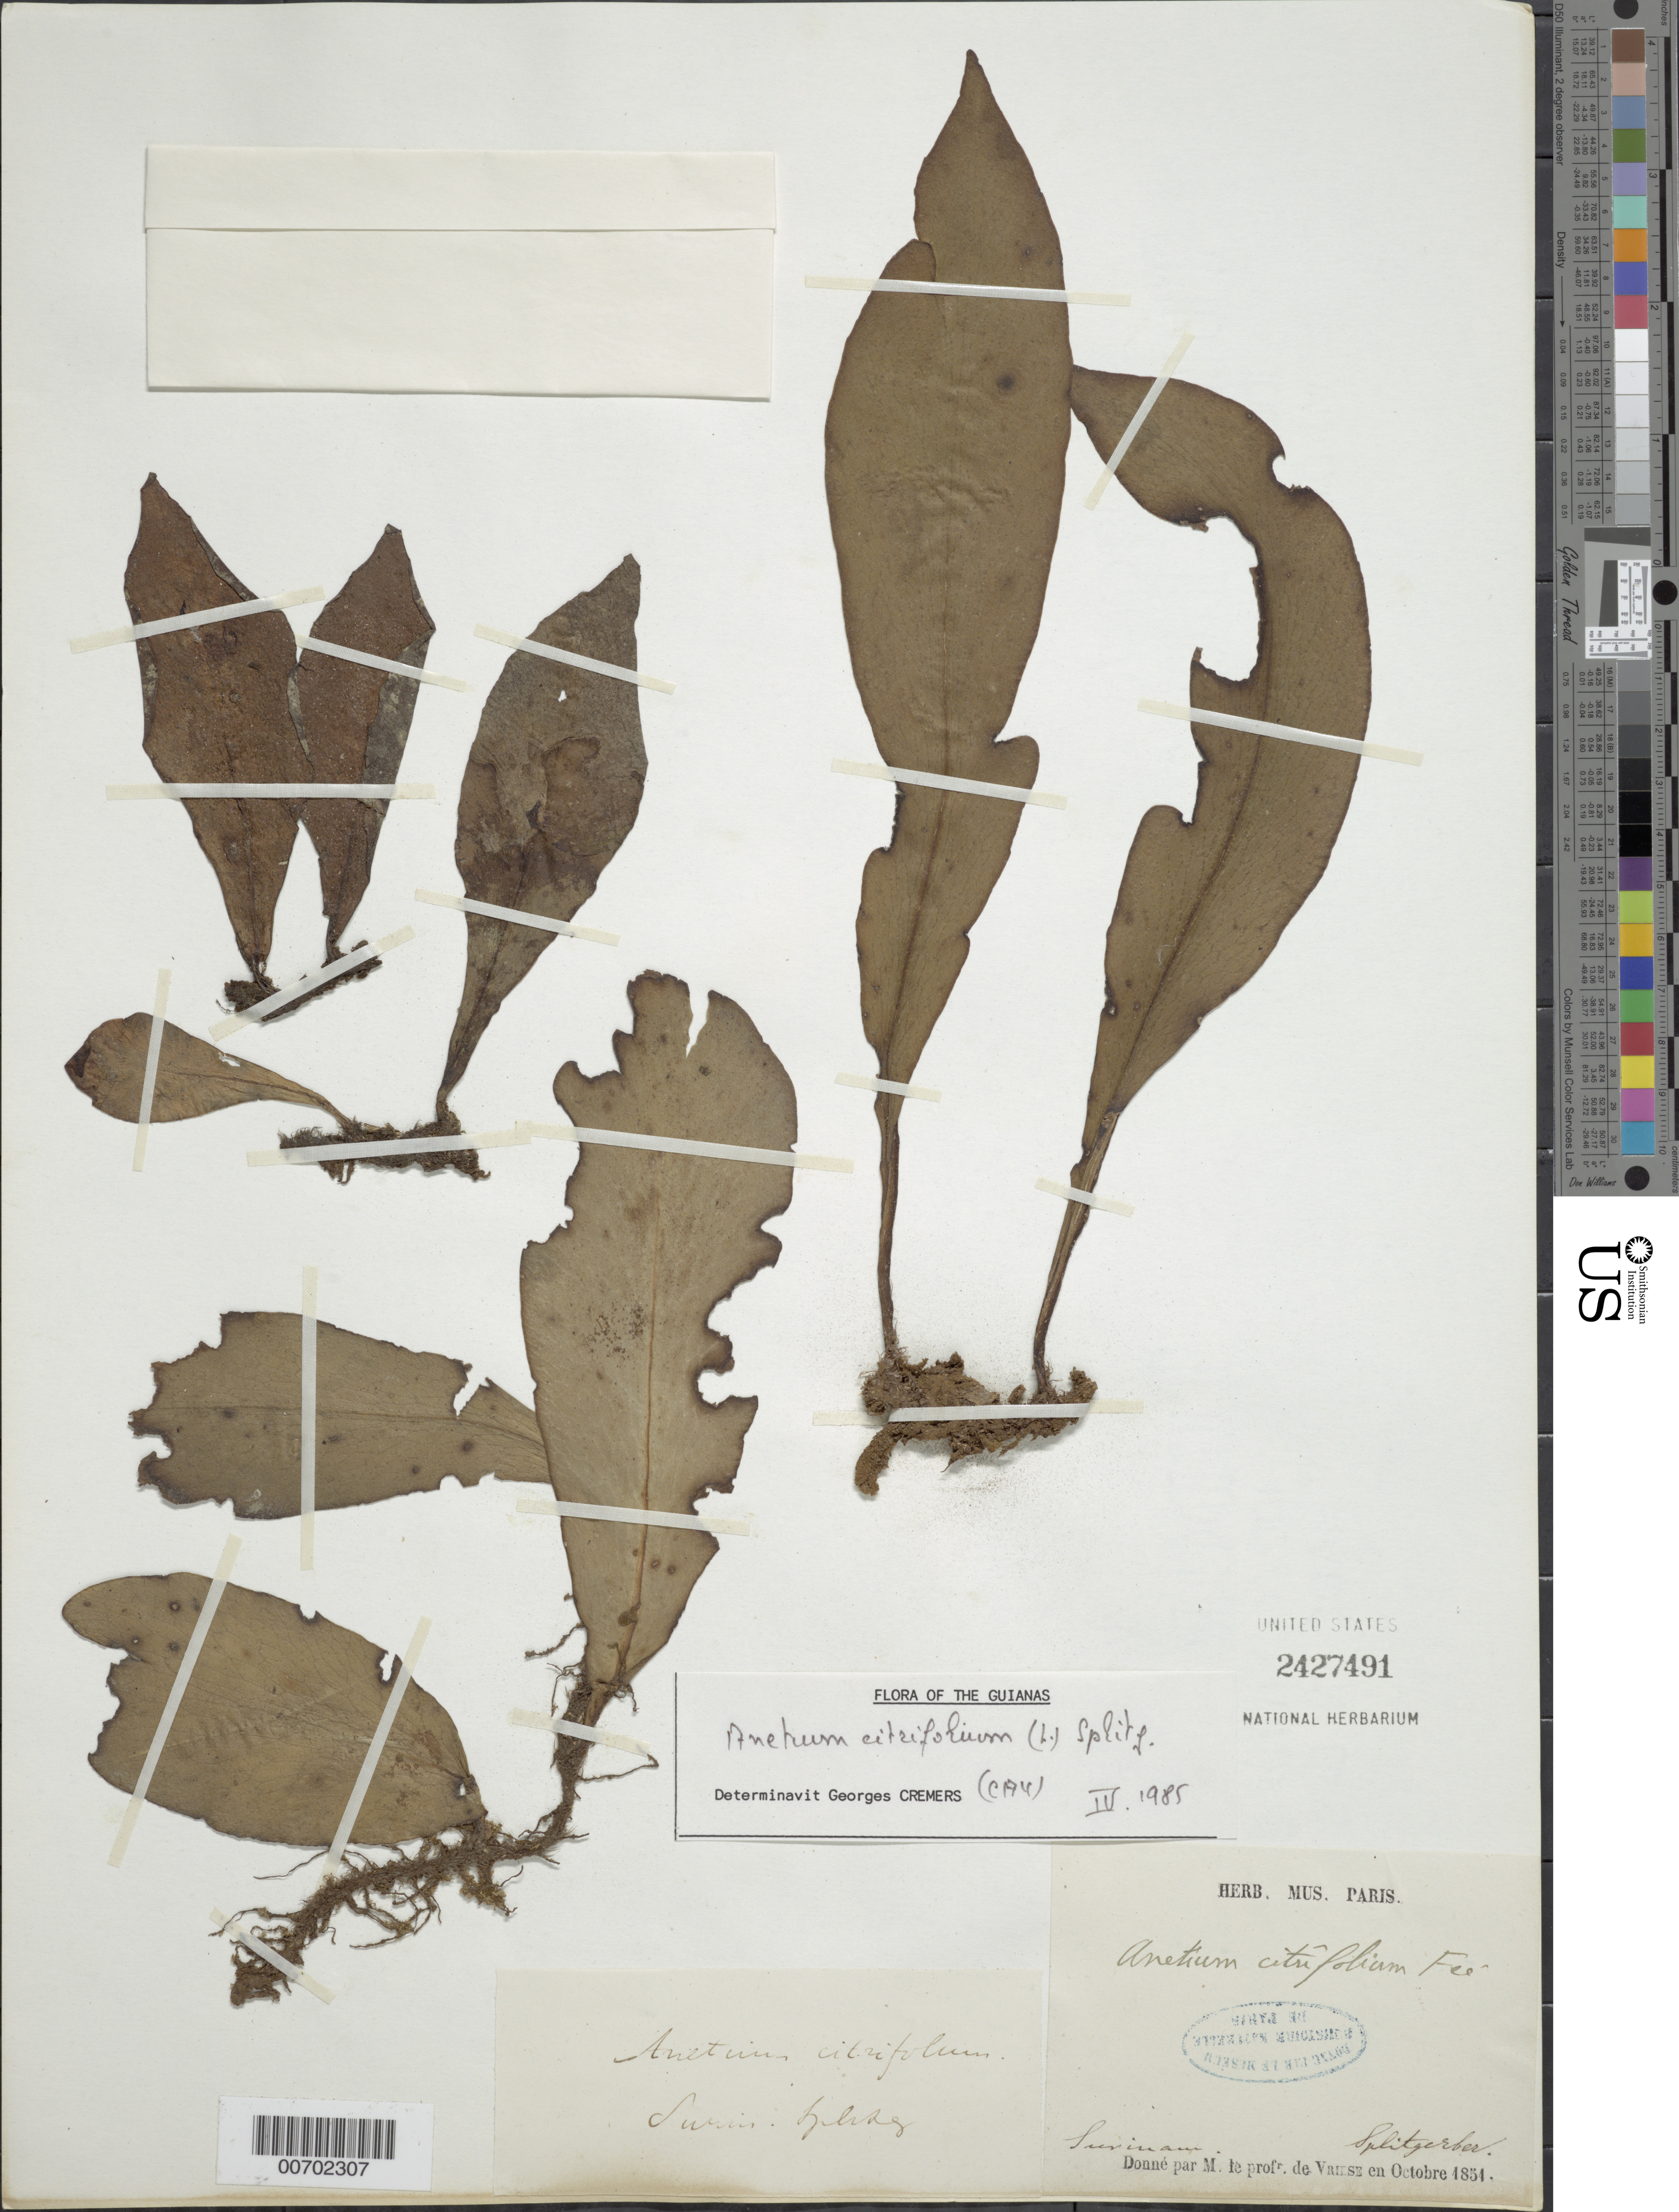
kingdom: Plantae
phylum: Tracheophyta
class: Polypodiopsida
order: Polypodiales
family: Pteridaceae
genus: Anetium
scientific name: Anetium citrifolium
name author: (L.) Splitg.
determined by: Cremers, Georges A.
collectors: F. L. Splitgerber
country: Suriname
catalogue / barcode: US 2427491